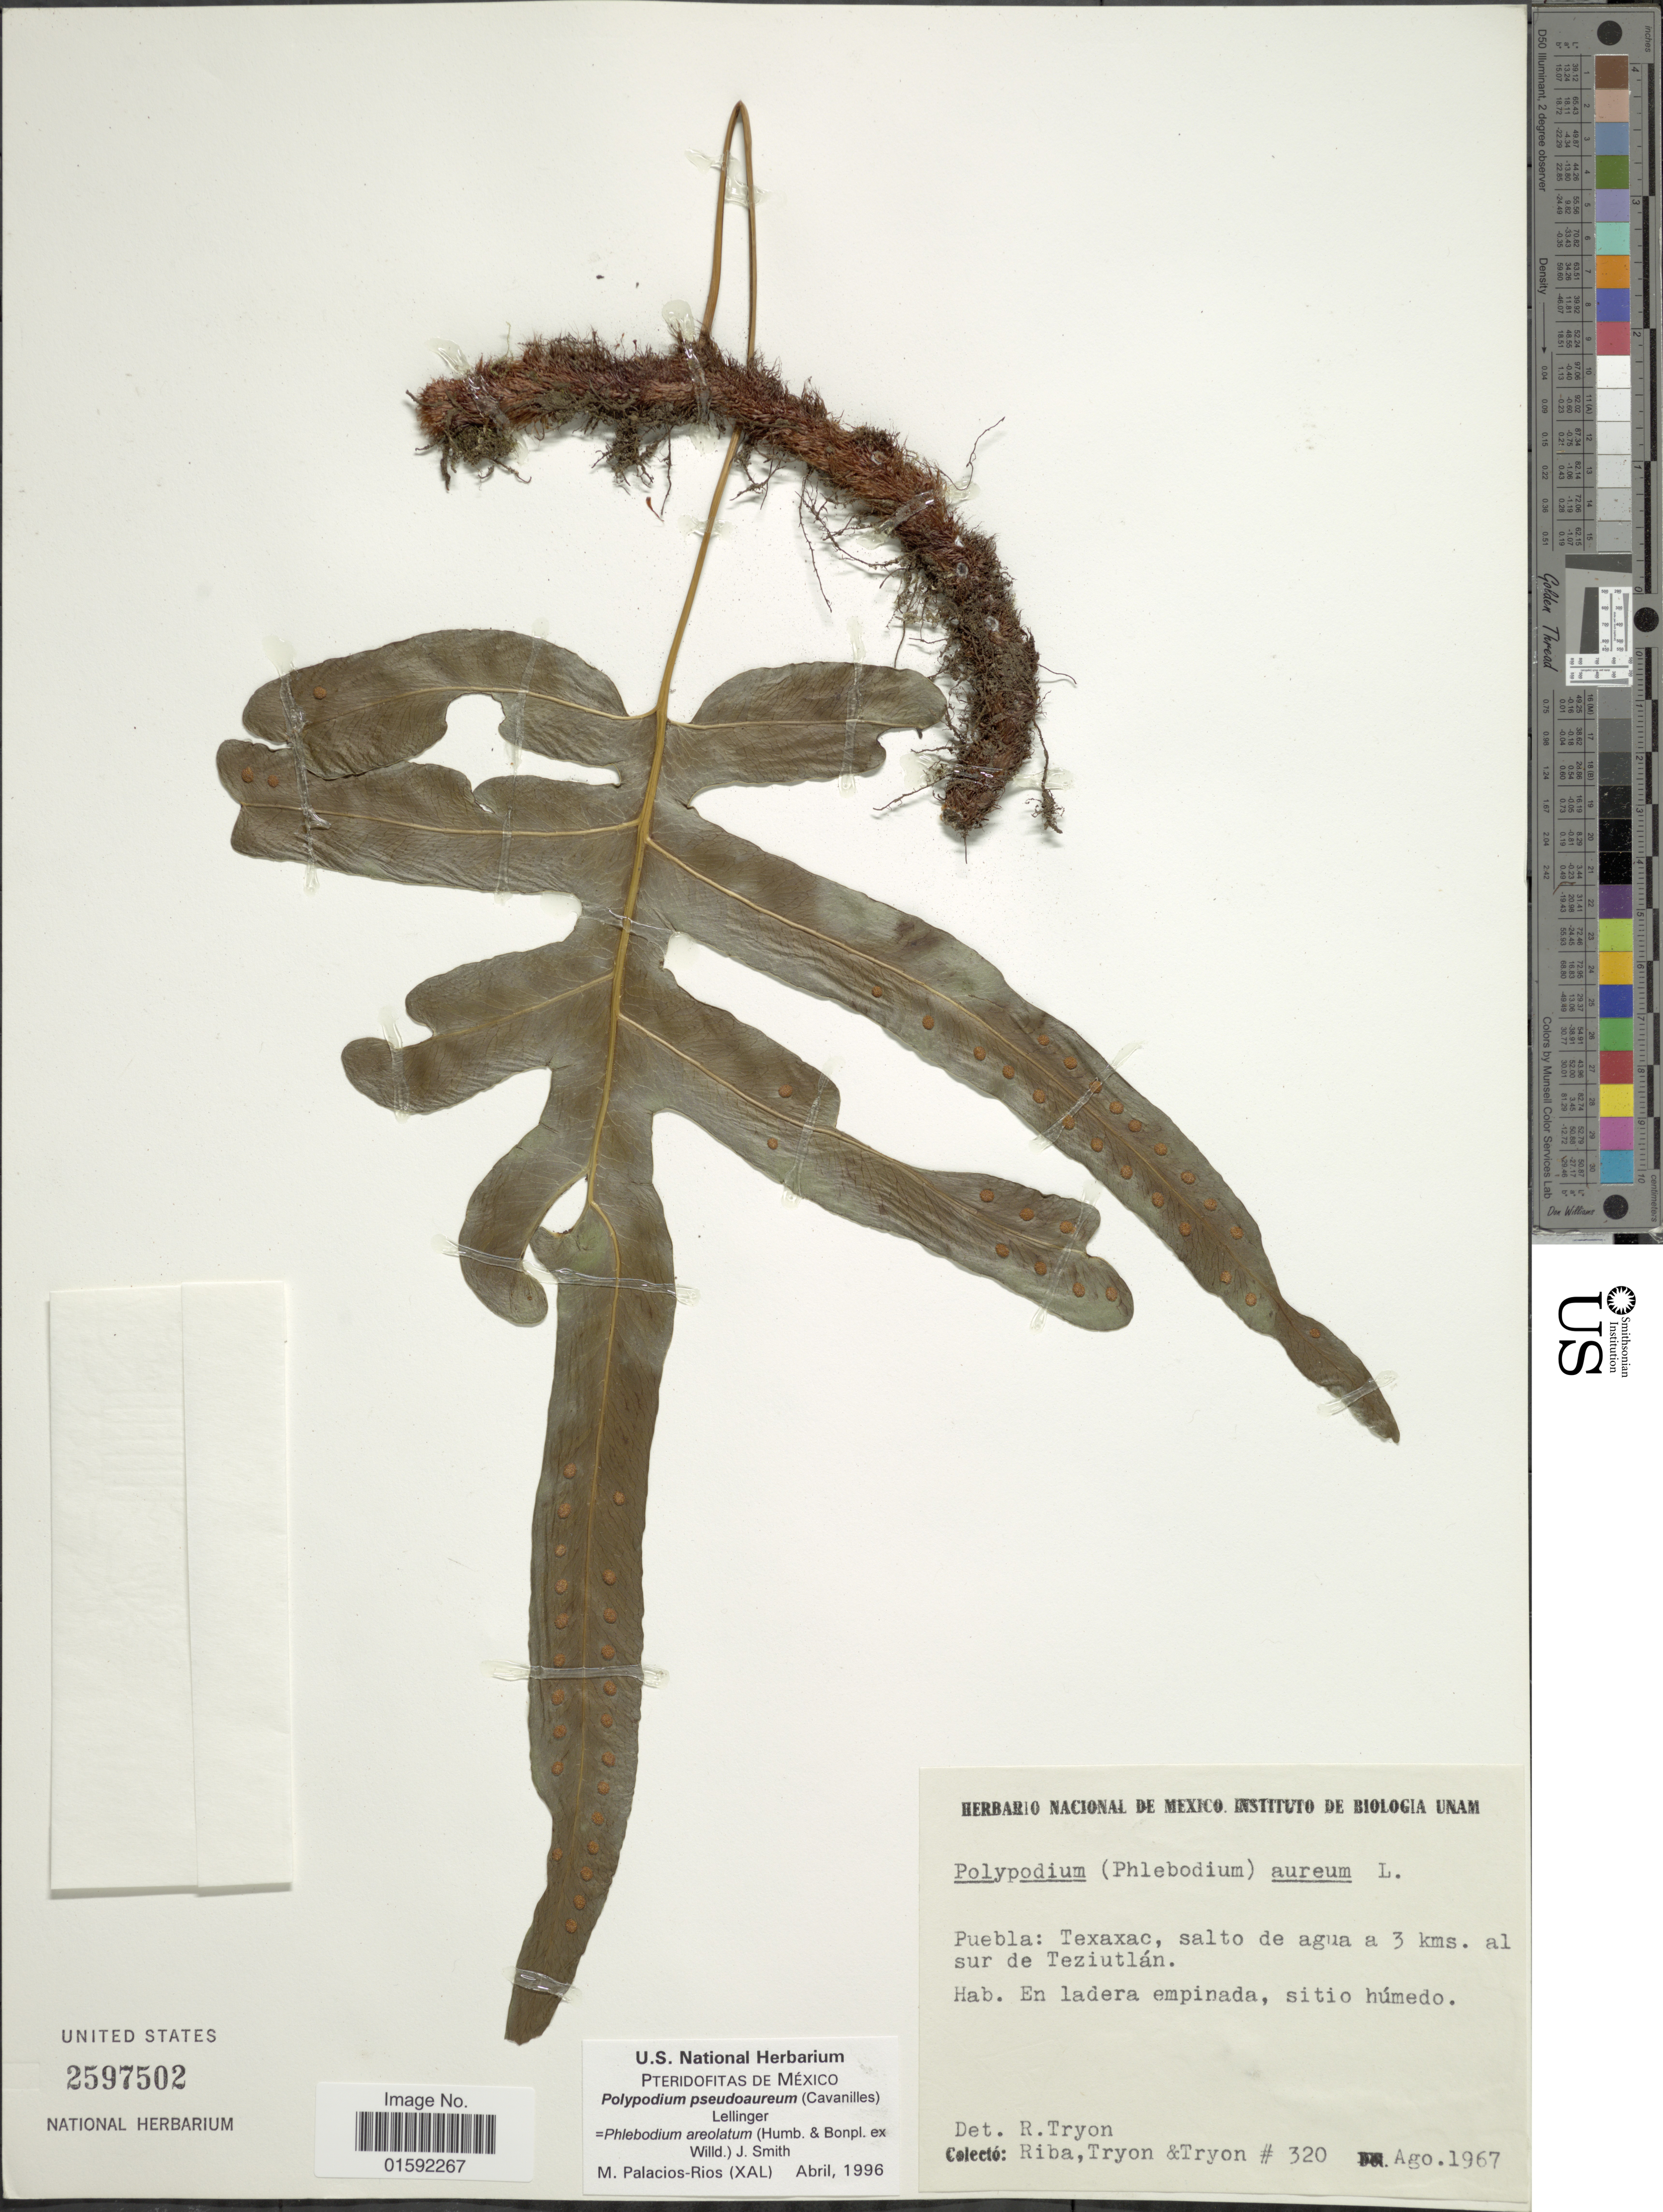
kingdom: Plantae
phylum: Tracheophyta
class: Polypodiopsida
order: Polypodiales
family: Polypodiaceae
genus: Phlebodium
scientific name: Phlebodium pseudoaureum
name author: (Cav.) Lellinger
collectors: R. M. Tryon & -. Tryon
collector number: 320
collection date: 1967-08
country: Mexico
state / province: Puebla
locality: Puebla: Texaxac, salto de agua a 3 kms. al sur de Tezuitlán.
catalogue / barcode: US 2597502